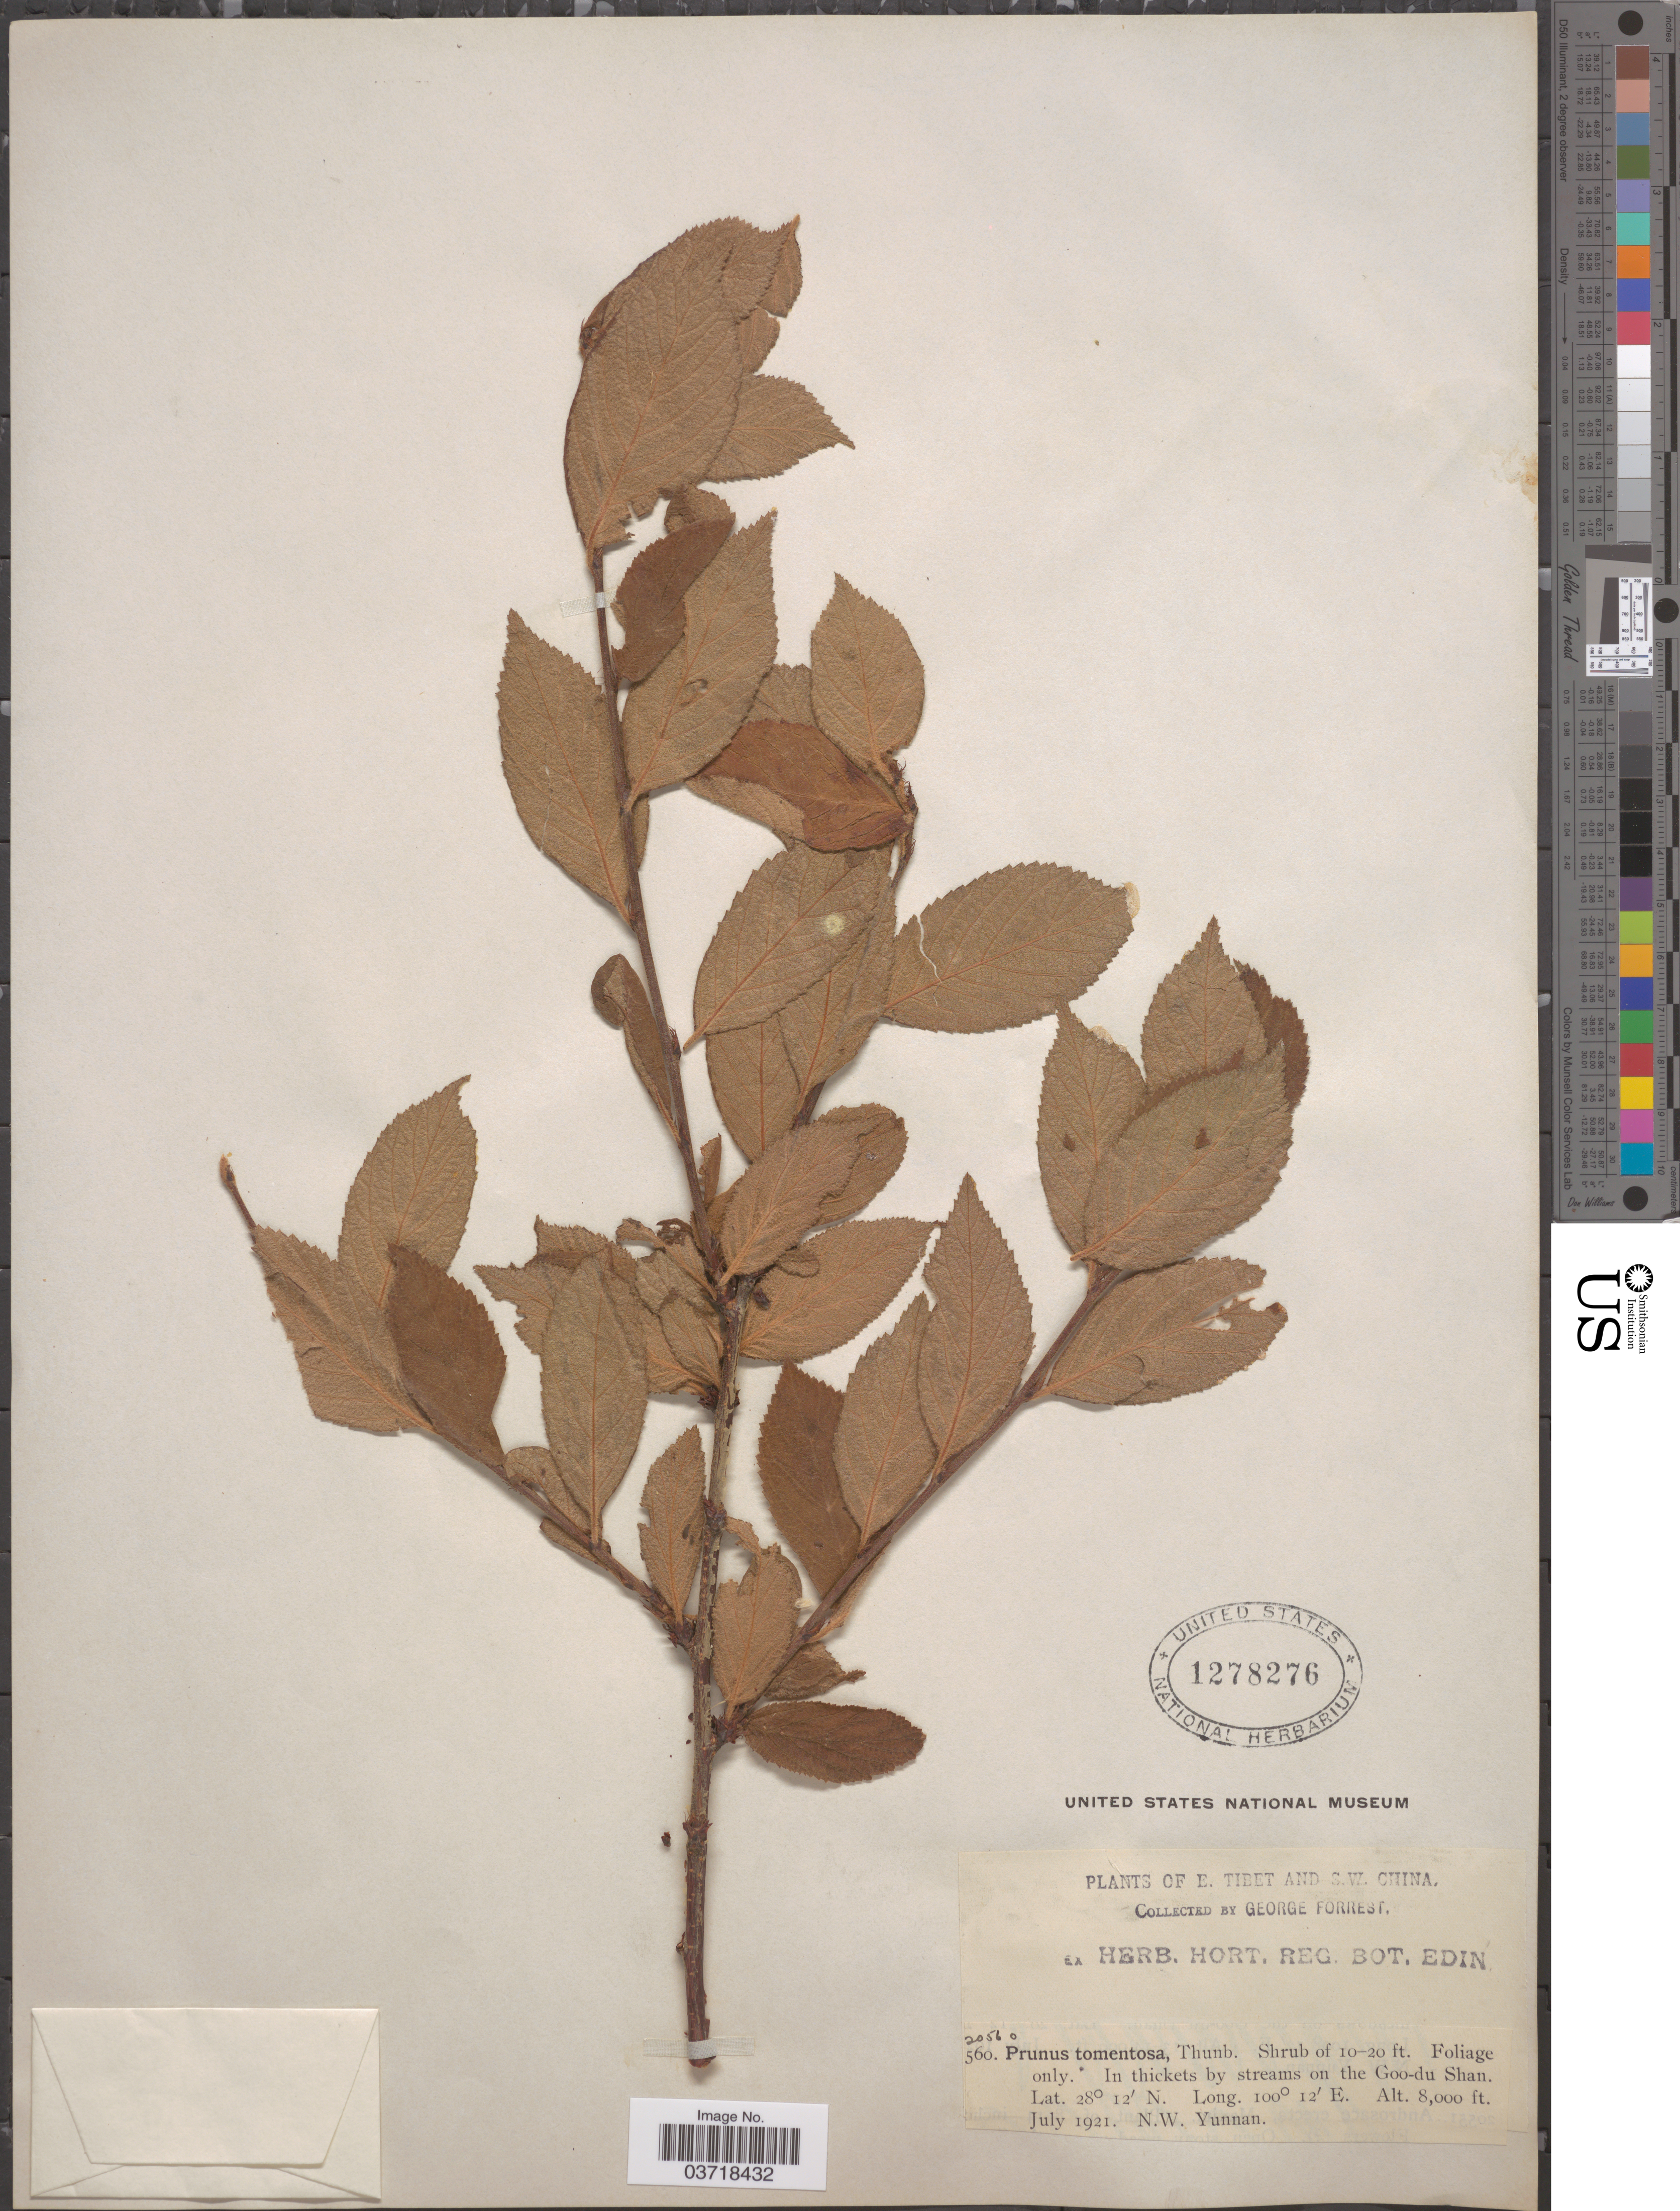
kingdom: Plantae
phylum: Tracheophyta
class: Magnoliopsida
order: Rosales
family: Rosaceae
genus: Prunus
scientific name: Prunus tomentosa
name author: Thunb.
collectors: G. Forrest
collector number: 20560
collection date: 1921-07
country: China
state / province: Yunnan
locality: S.W. China. In thickets by streams on the Goo-du Shan. N.W. Yunnan.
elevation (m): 2438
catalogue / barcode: US 1278276